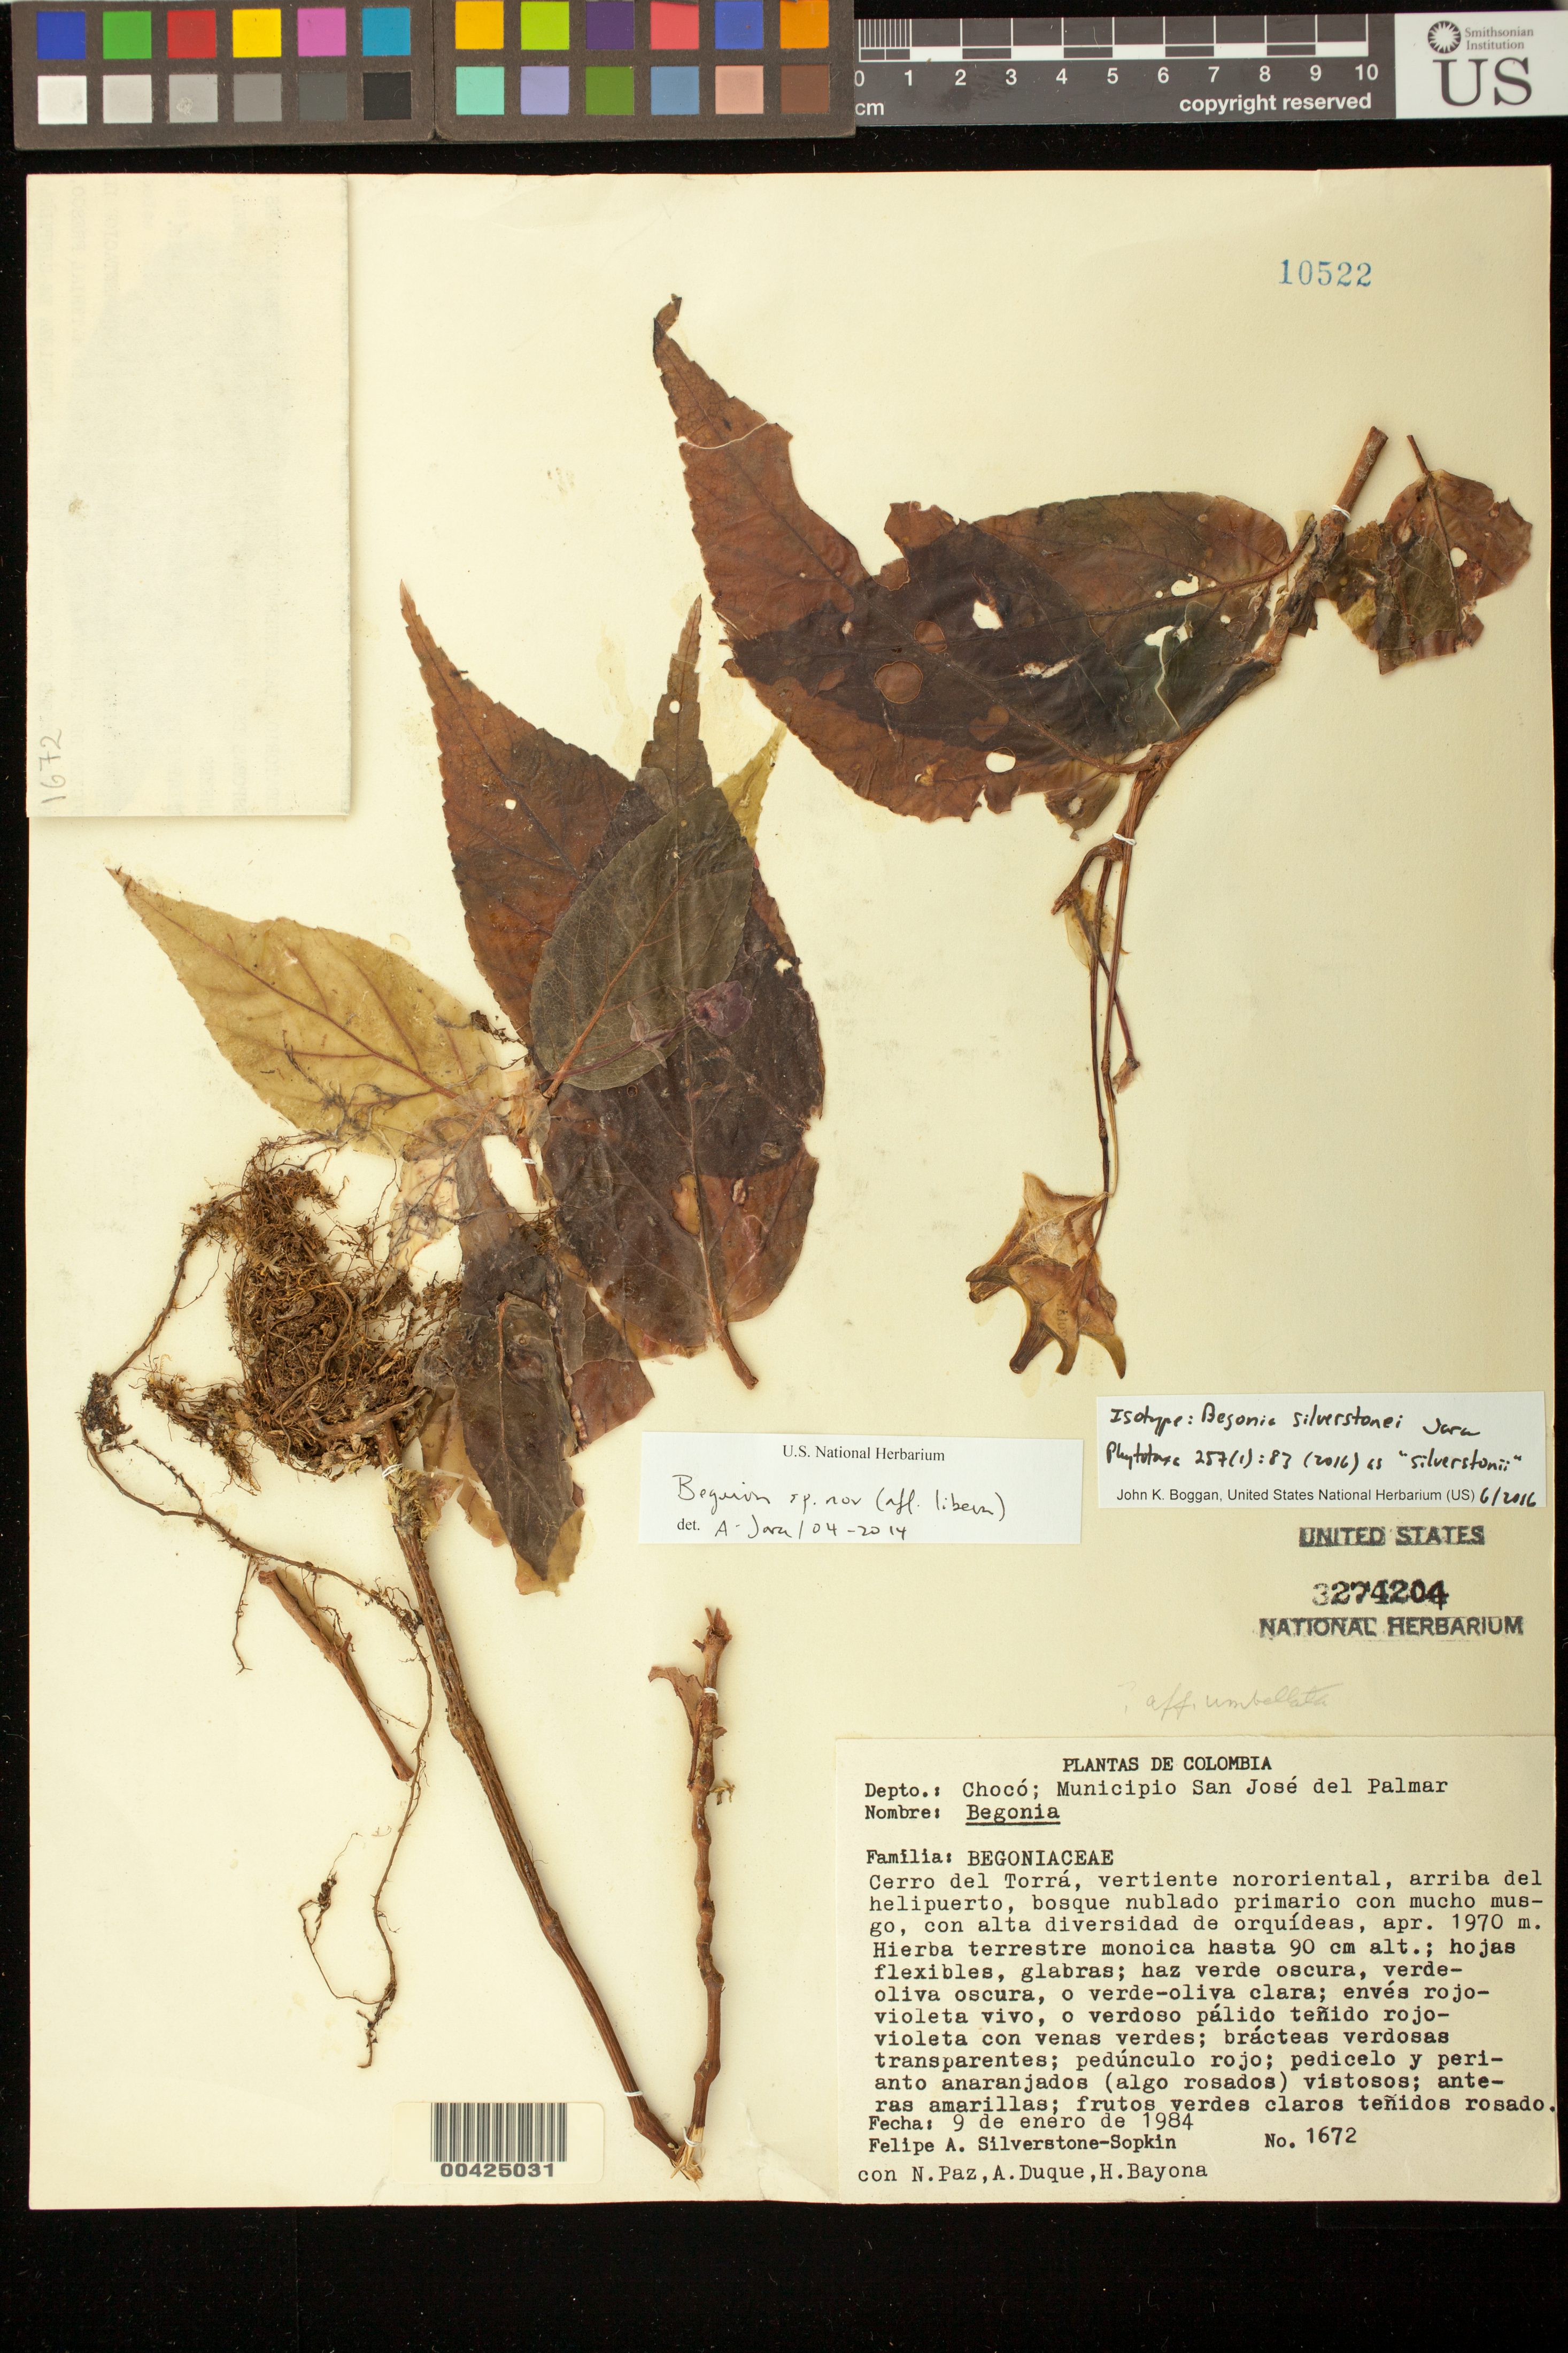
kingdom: Plantae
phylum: Tracheophyta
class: Magnoliopsida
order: Cucurbitales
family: Begoniaceae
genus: Begonia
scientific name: Begonia silverstonei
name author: Jara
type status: Isotype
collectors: P. A. Silverstone-Sopkin, N. Paz, A. Duque & H. Bayona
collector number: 1672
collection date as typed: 09 Jan 1984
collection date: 1984-01-09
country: Colombia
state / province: Chocó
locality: Chocó; Municipio San José del Palmar. Cerro del Torrá, vertiente nororiental, arriba del helipuerto.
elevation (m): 1970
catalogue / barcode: US 3274204